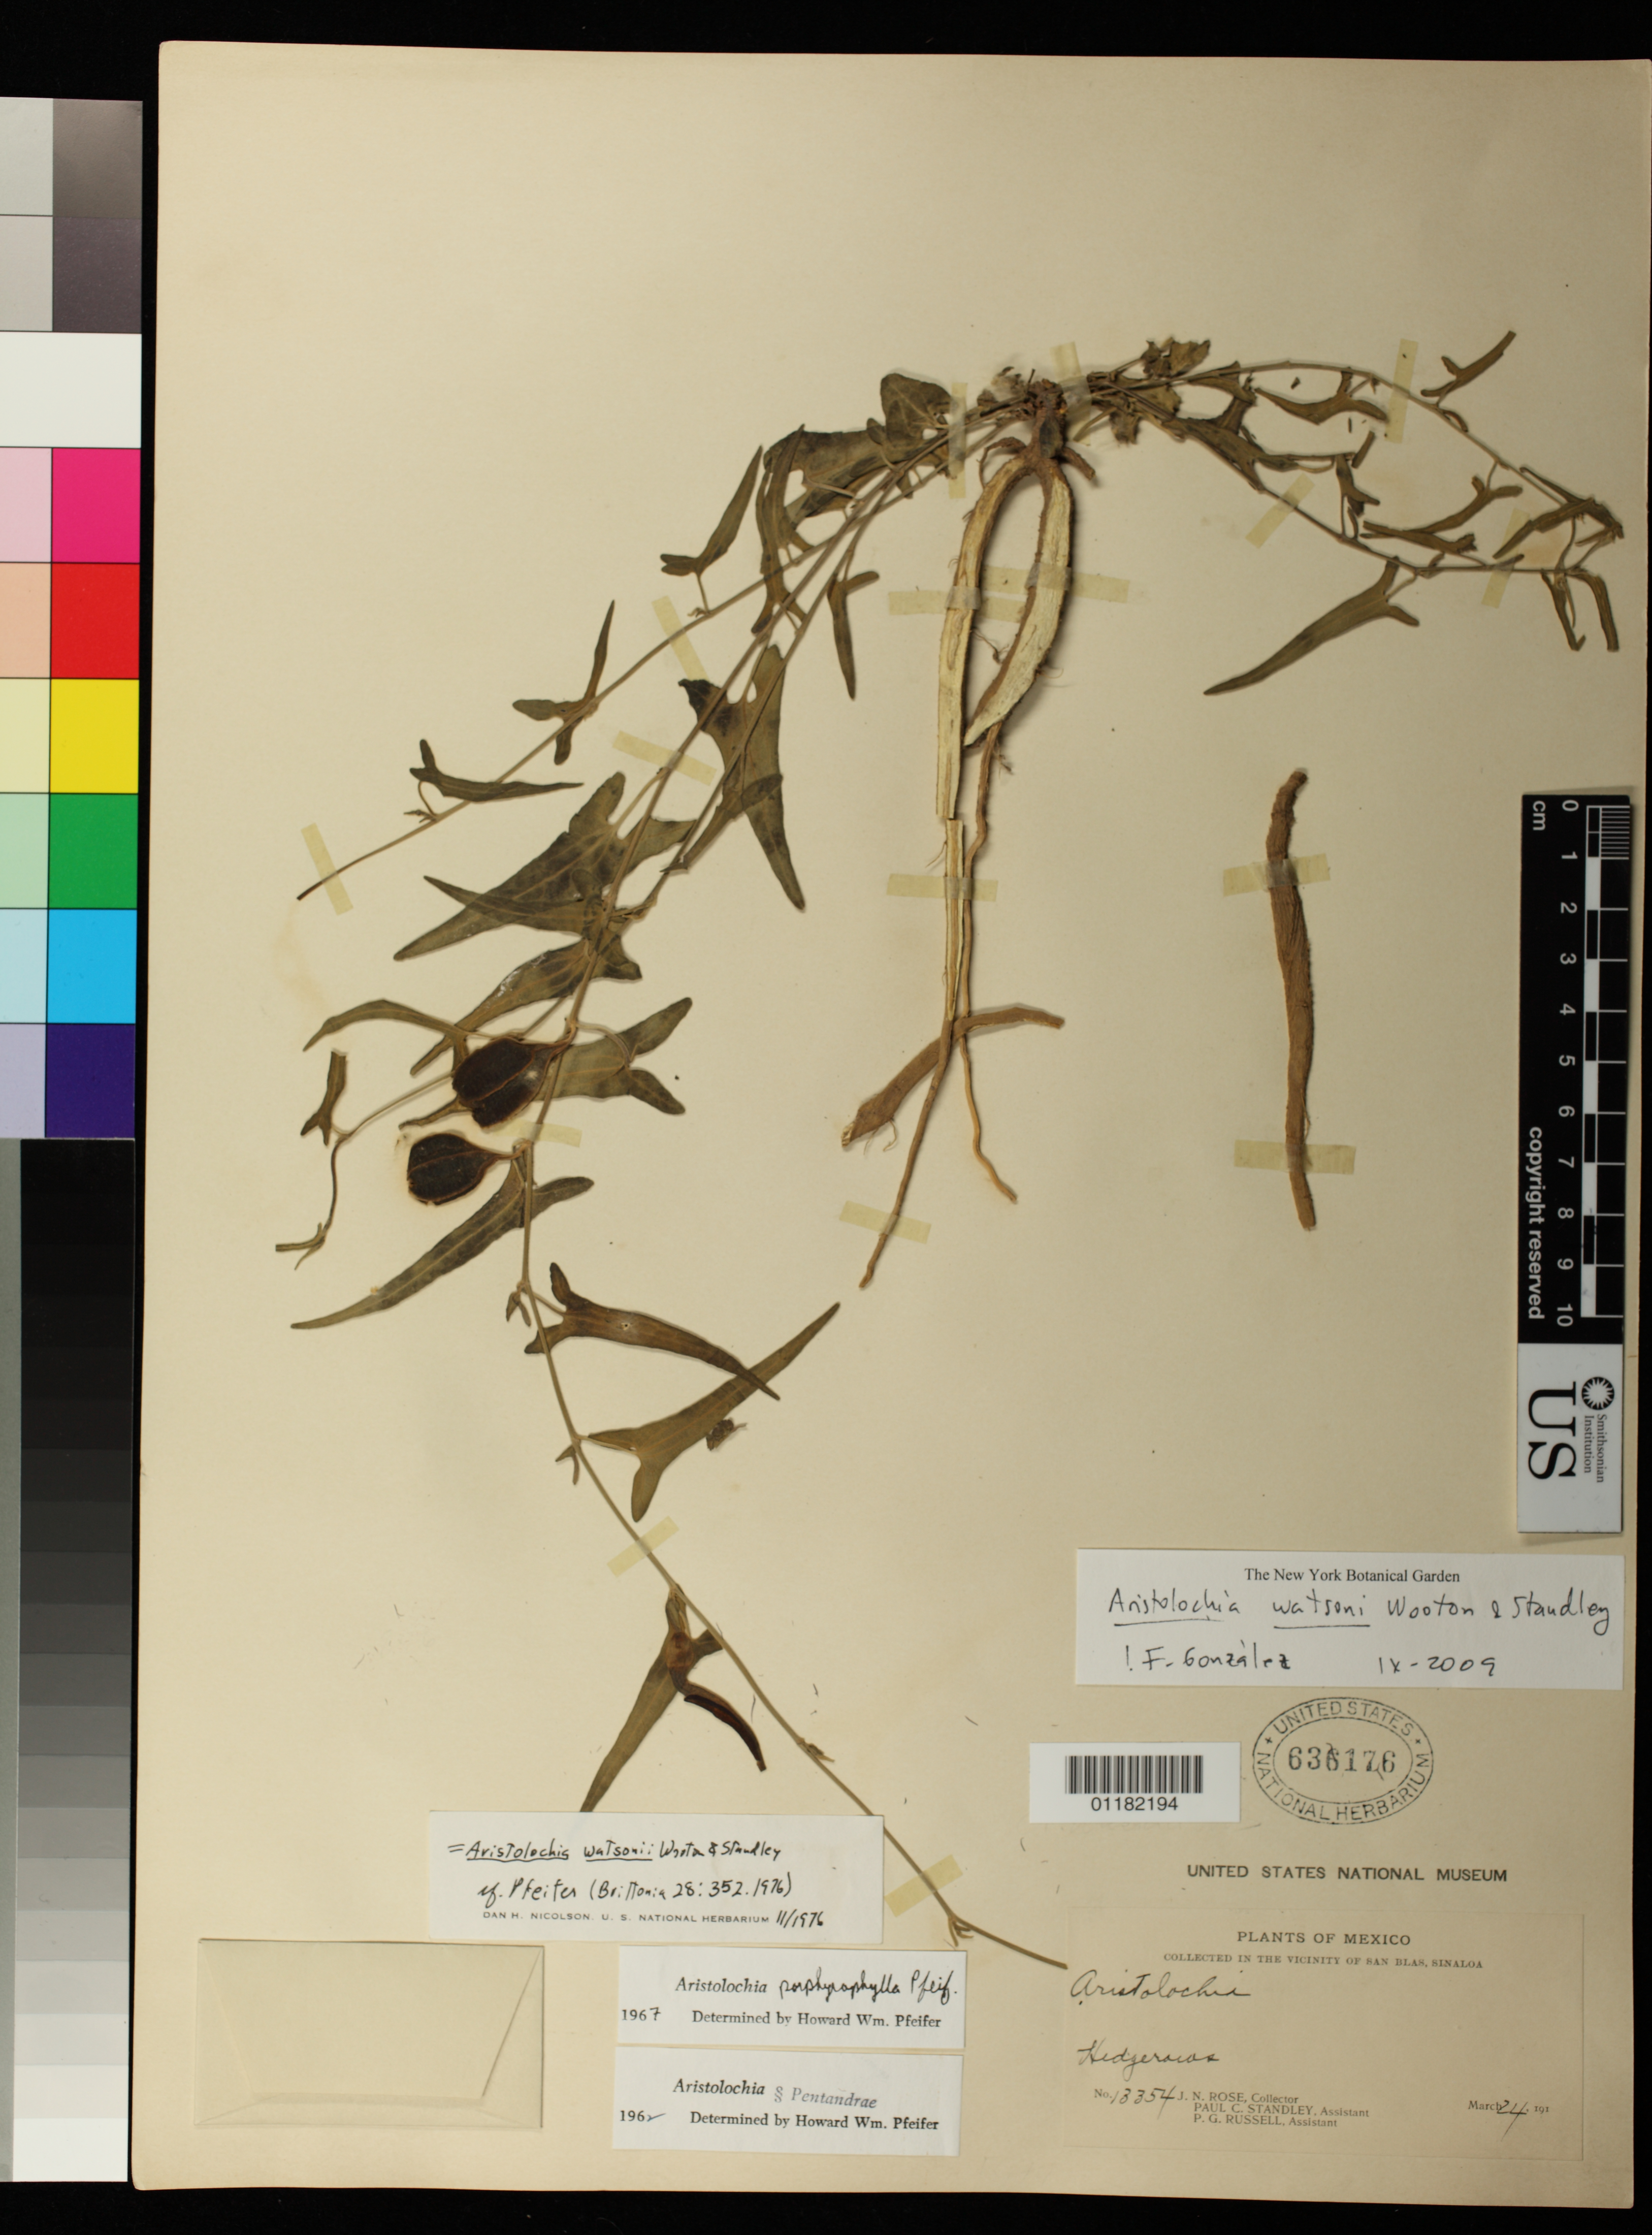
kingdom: Plantae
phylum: Tracheophyta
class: Magnoliopsida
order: Piperales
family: Aristolochiaceae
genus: Aristolochia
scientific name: Aristolochia watsonii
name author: Wooton & Standl.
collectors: J. N. Rose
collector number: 13354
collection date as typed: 24/03/191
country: Mexico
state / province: Sinaloa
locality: Vicinity of San Blas, Hedjeracas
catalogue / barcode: US 636176